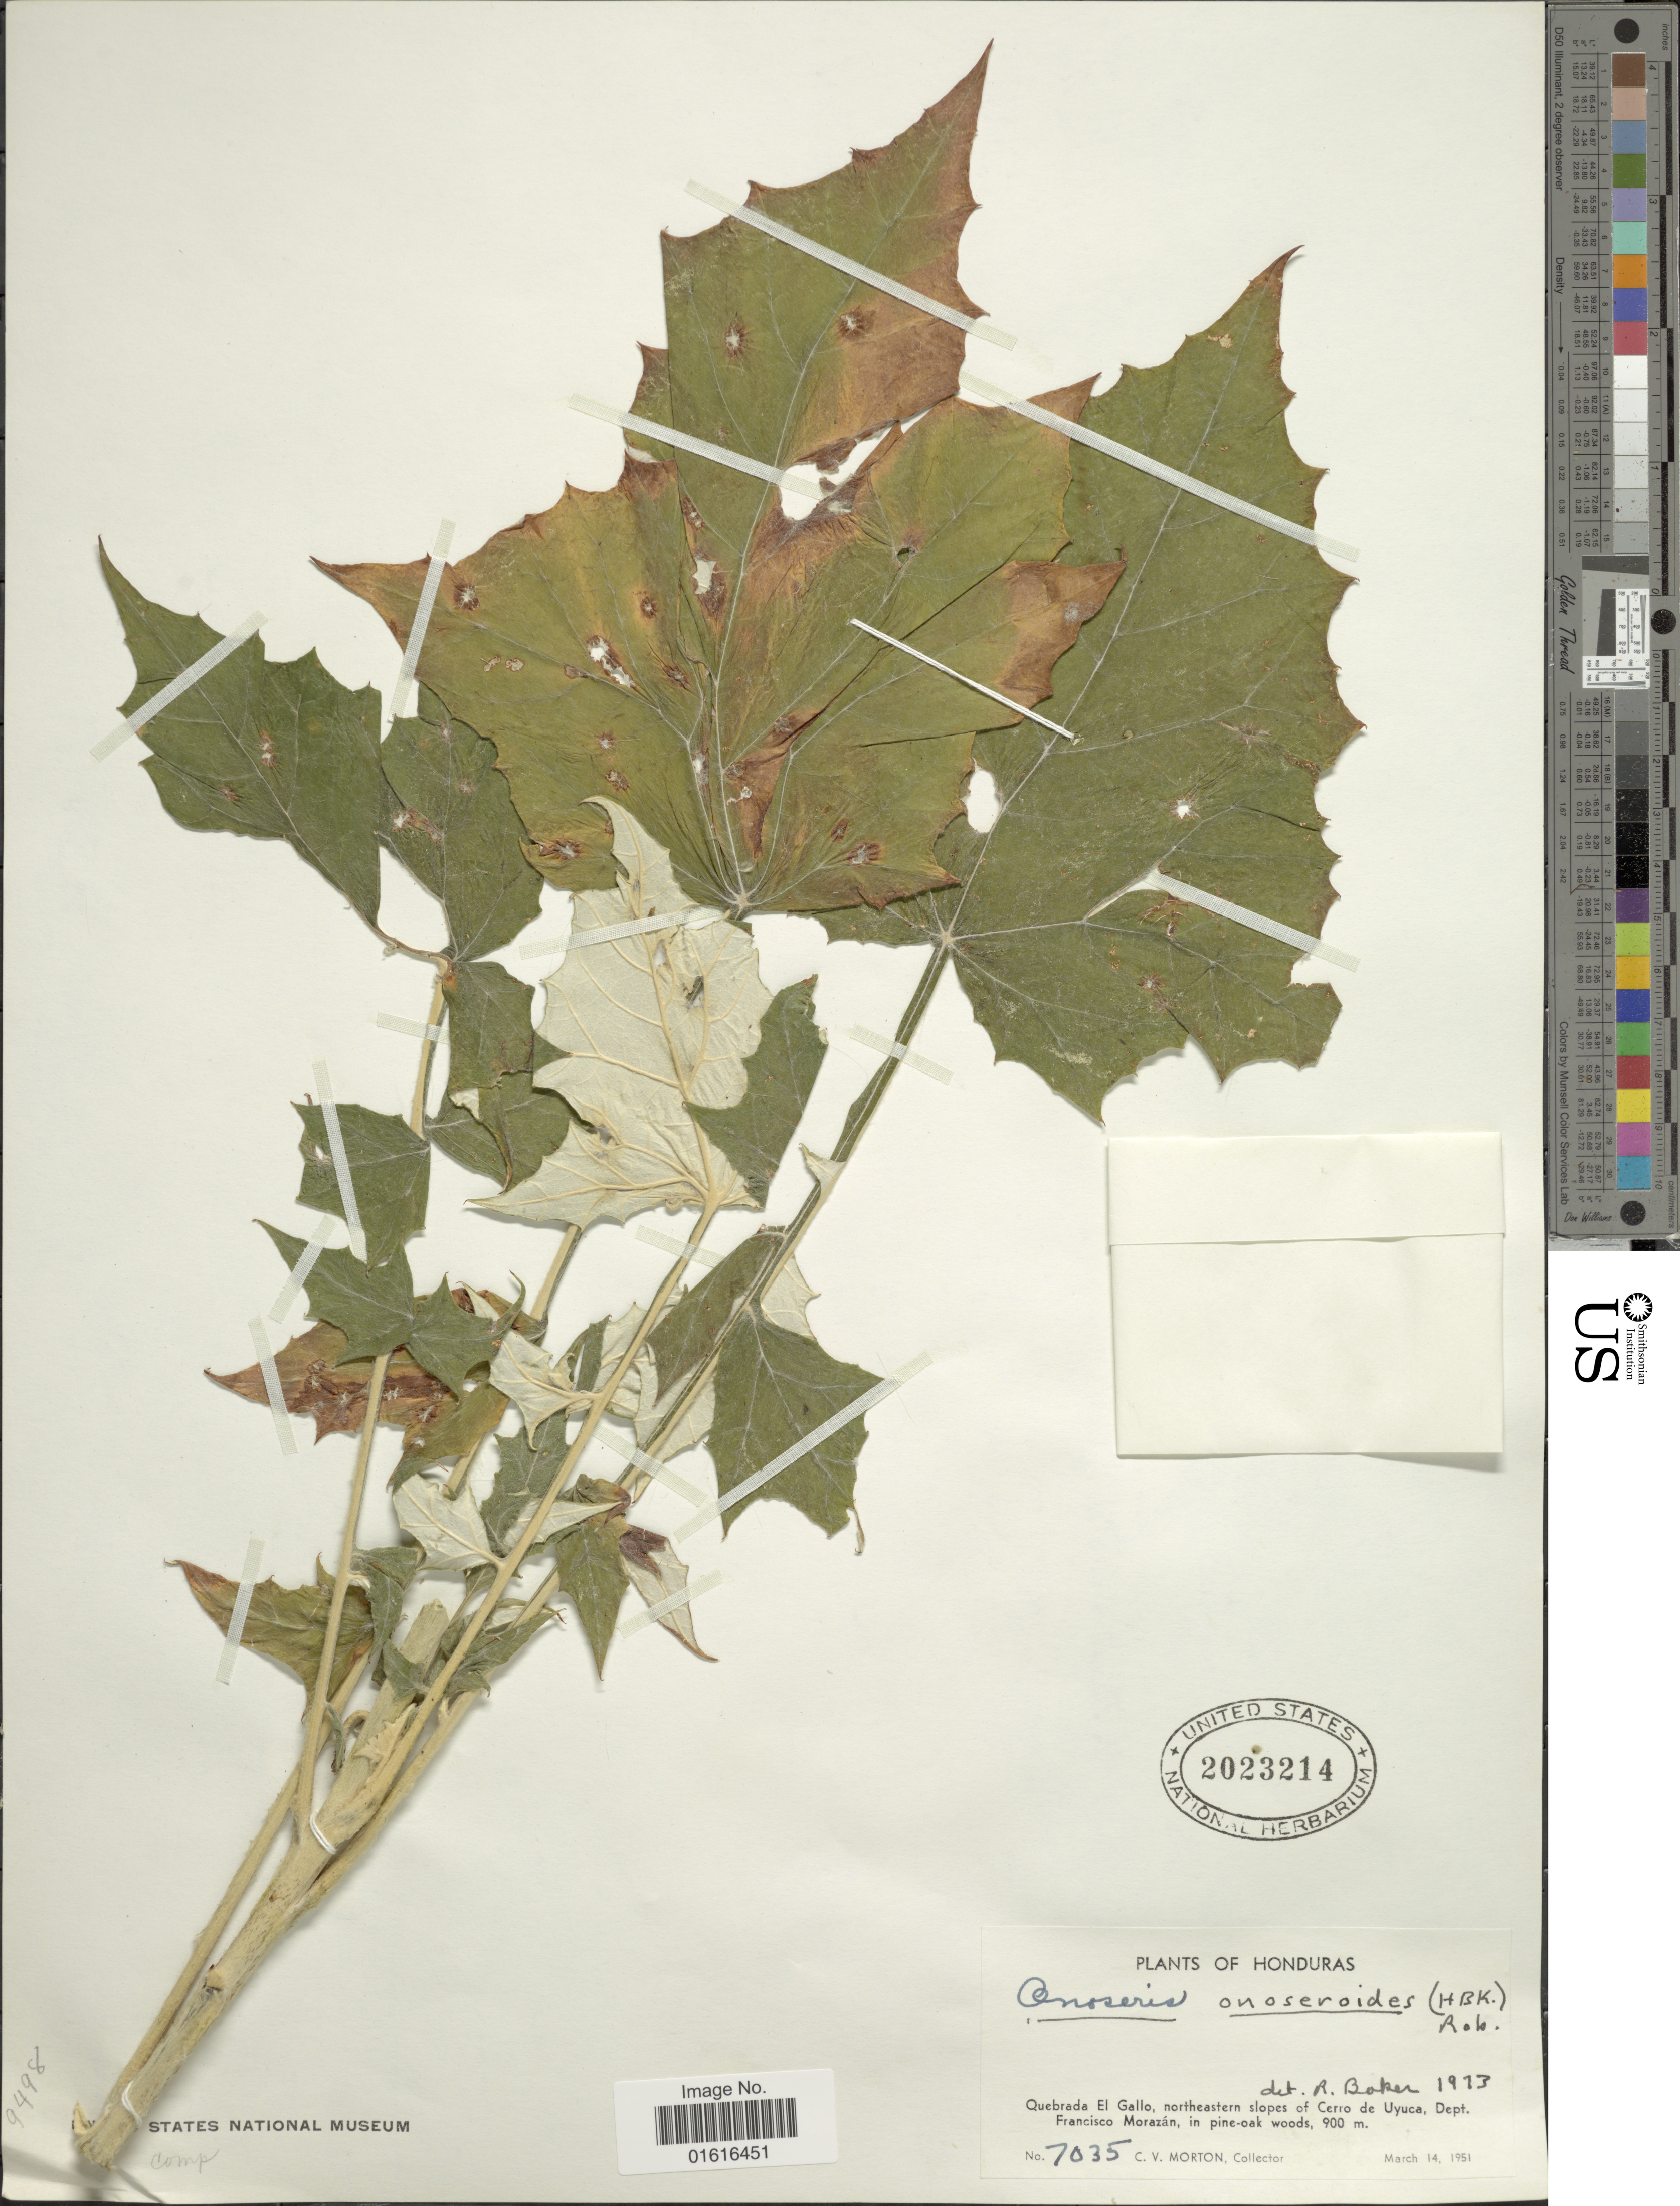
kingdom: Plantae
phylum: Tracheophyta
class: Magnoliopsida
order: Asterales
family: Asteraceae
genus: Onoseris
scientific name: Onoseris onoseroides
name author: (Kunth) B.L. Rob.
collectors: C. V. Morton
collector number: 7035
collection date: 1951-03-14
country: Honduras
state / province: Fco. Morazán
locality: Quebrada El Gallo, northeastern slopes of Cerro de Uyuca, in pine oak woods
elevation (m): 900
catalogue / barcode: US 2023214